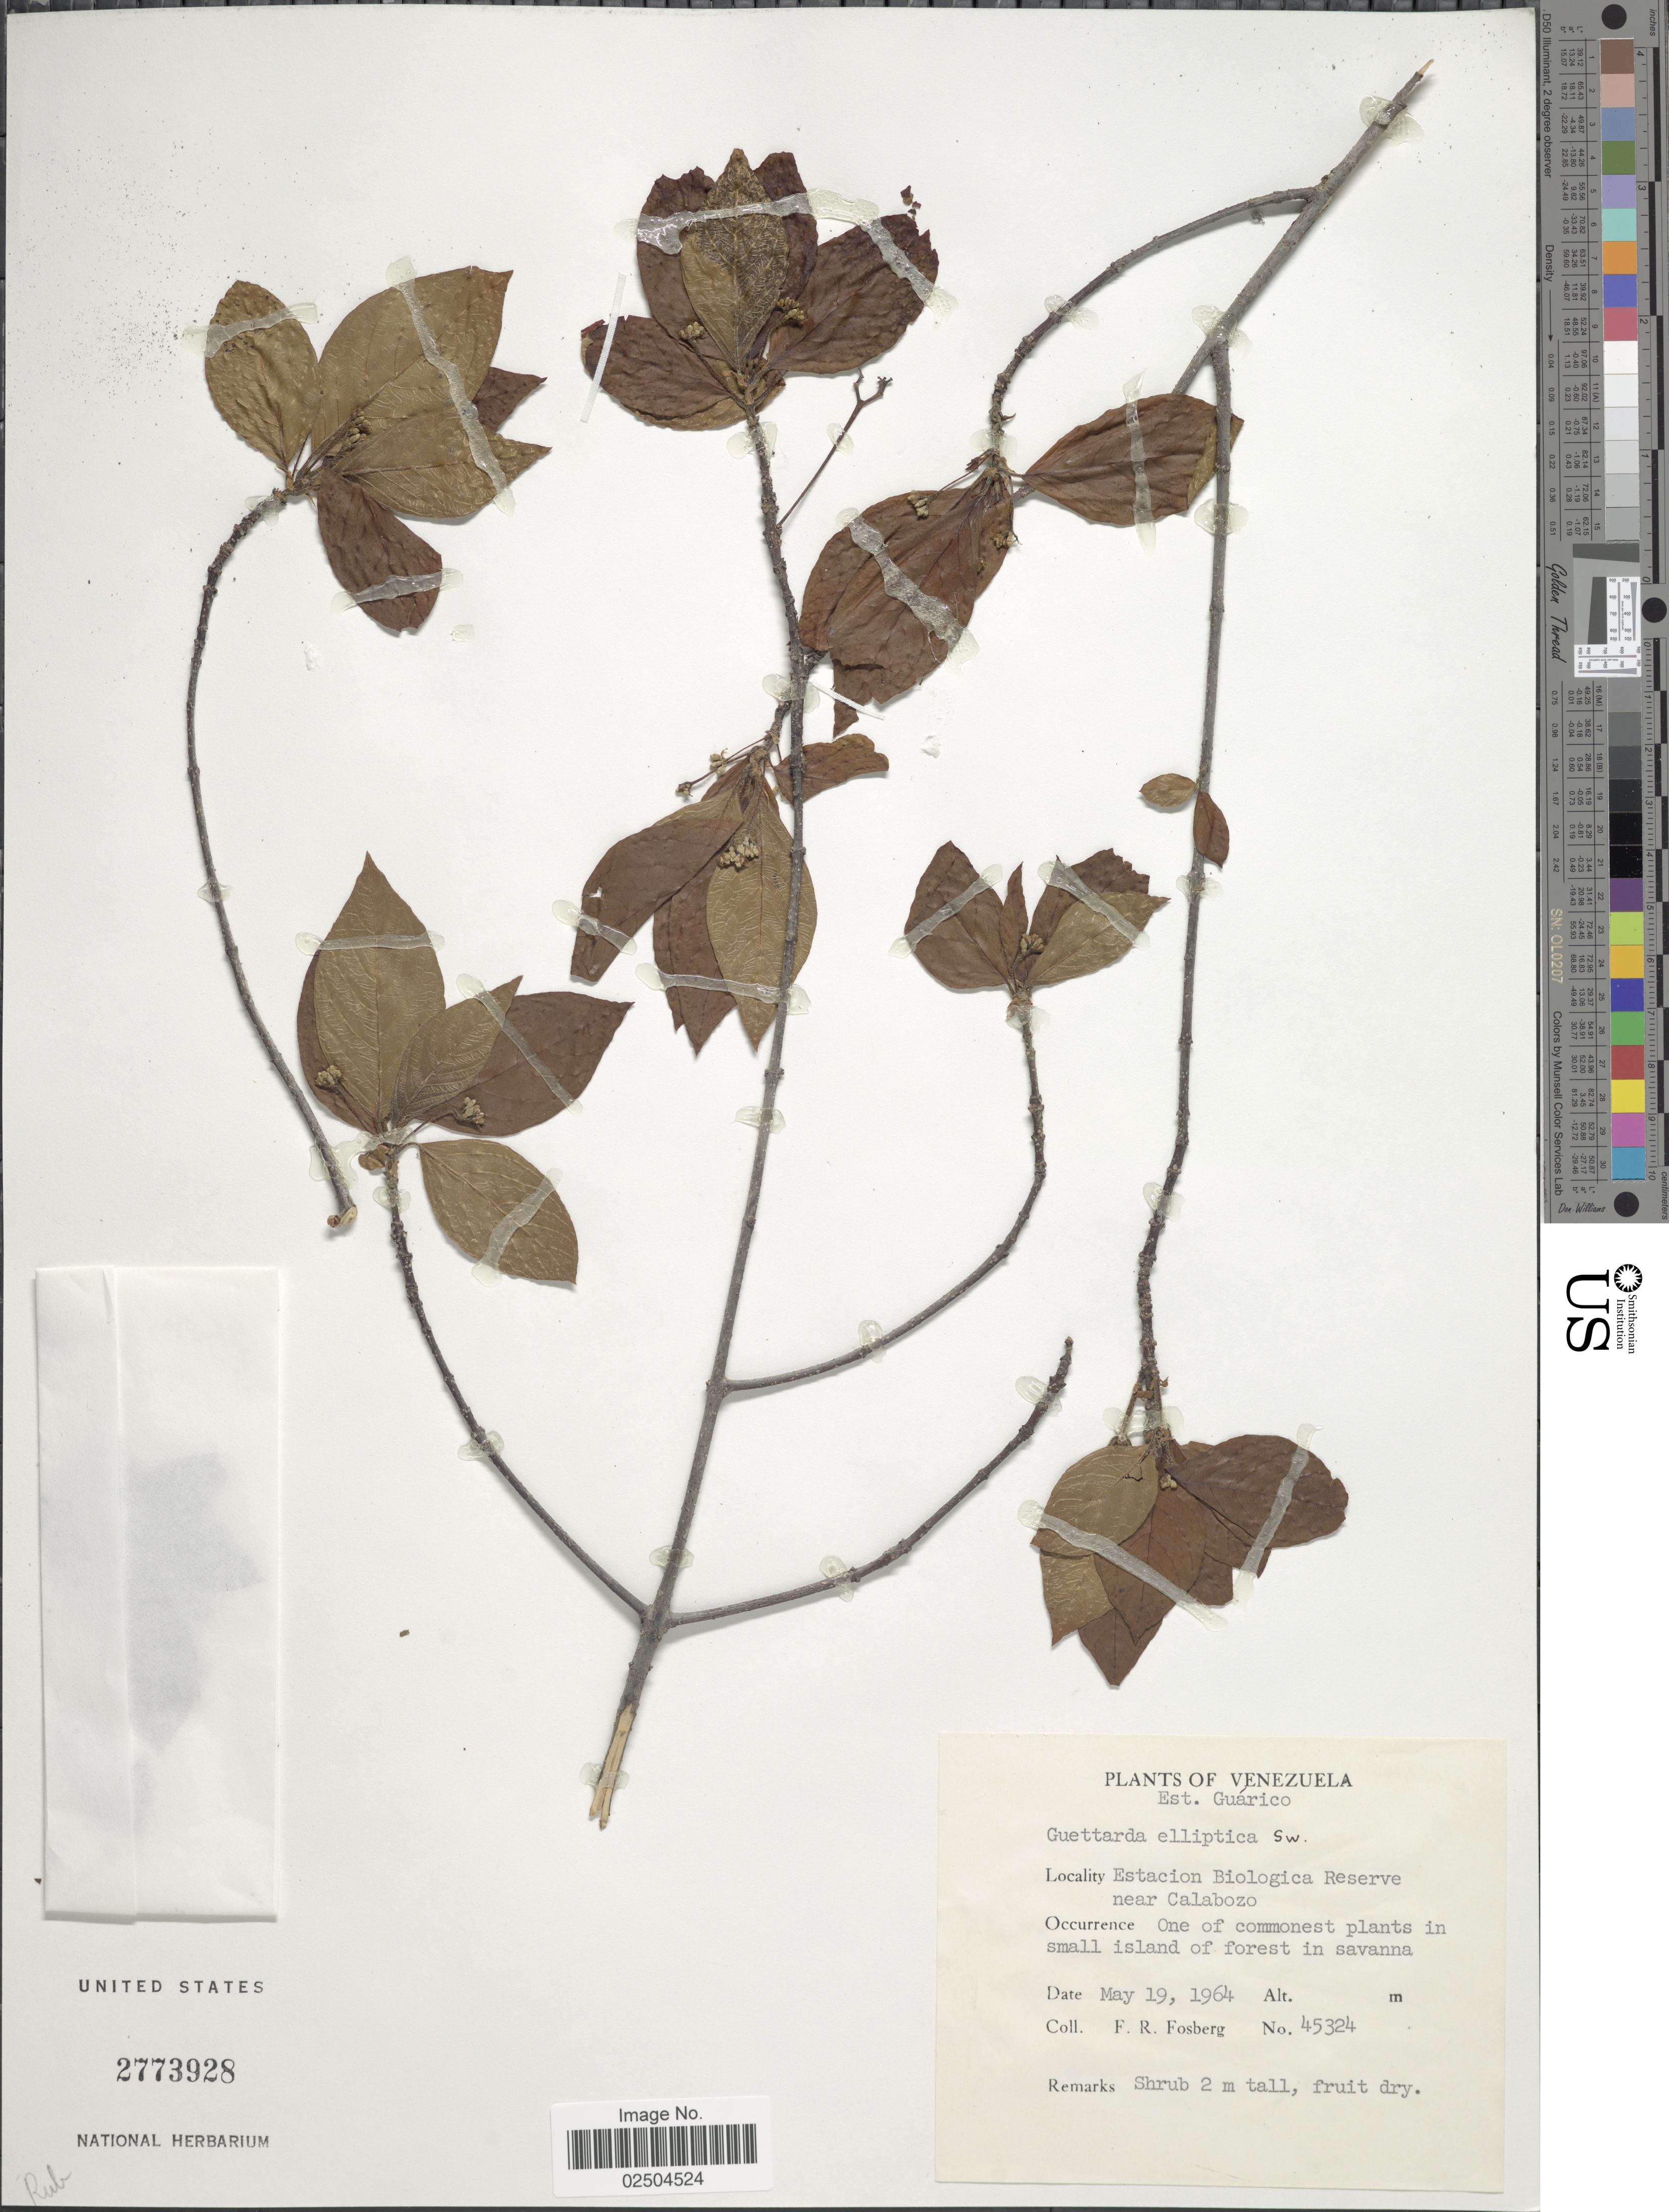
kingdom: Plantae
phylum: Tracheophyta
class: Magnoliopsida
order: Gentianales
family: Rubiaceae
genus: Guettarda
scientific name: Guettarda elliptica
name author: Sw.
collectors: F. R. Fosberg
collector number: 45324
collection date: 1964-05-19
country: Venezuela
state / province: Guárico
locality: Est. Guarico, Estacion Biologica Reserve near Calabozo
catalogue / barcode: US 2773928